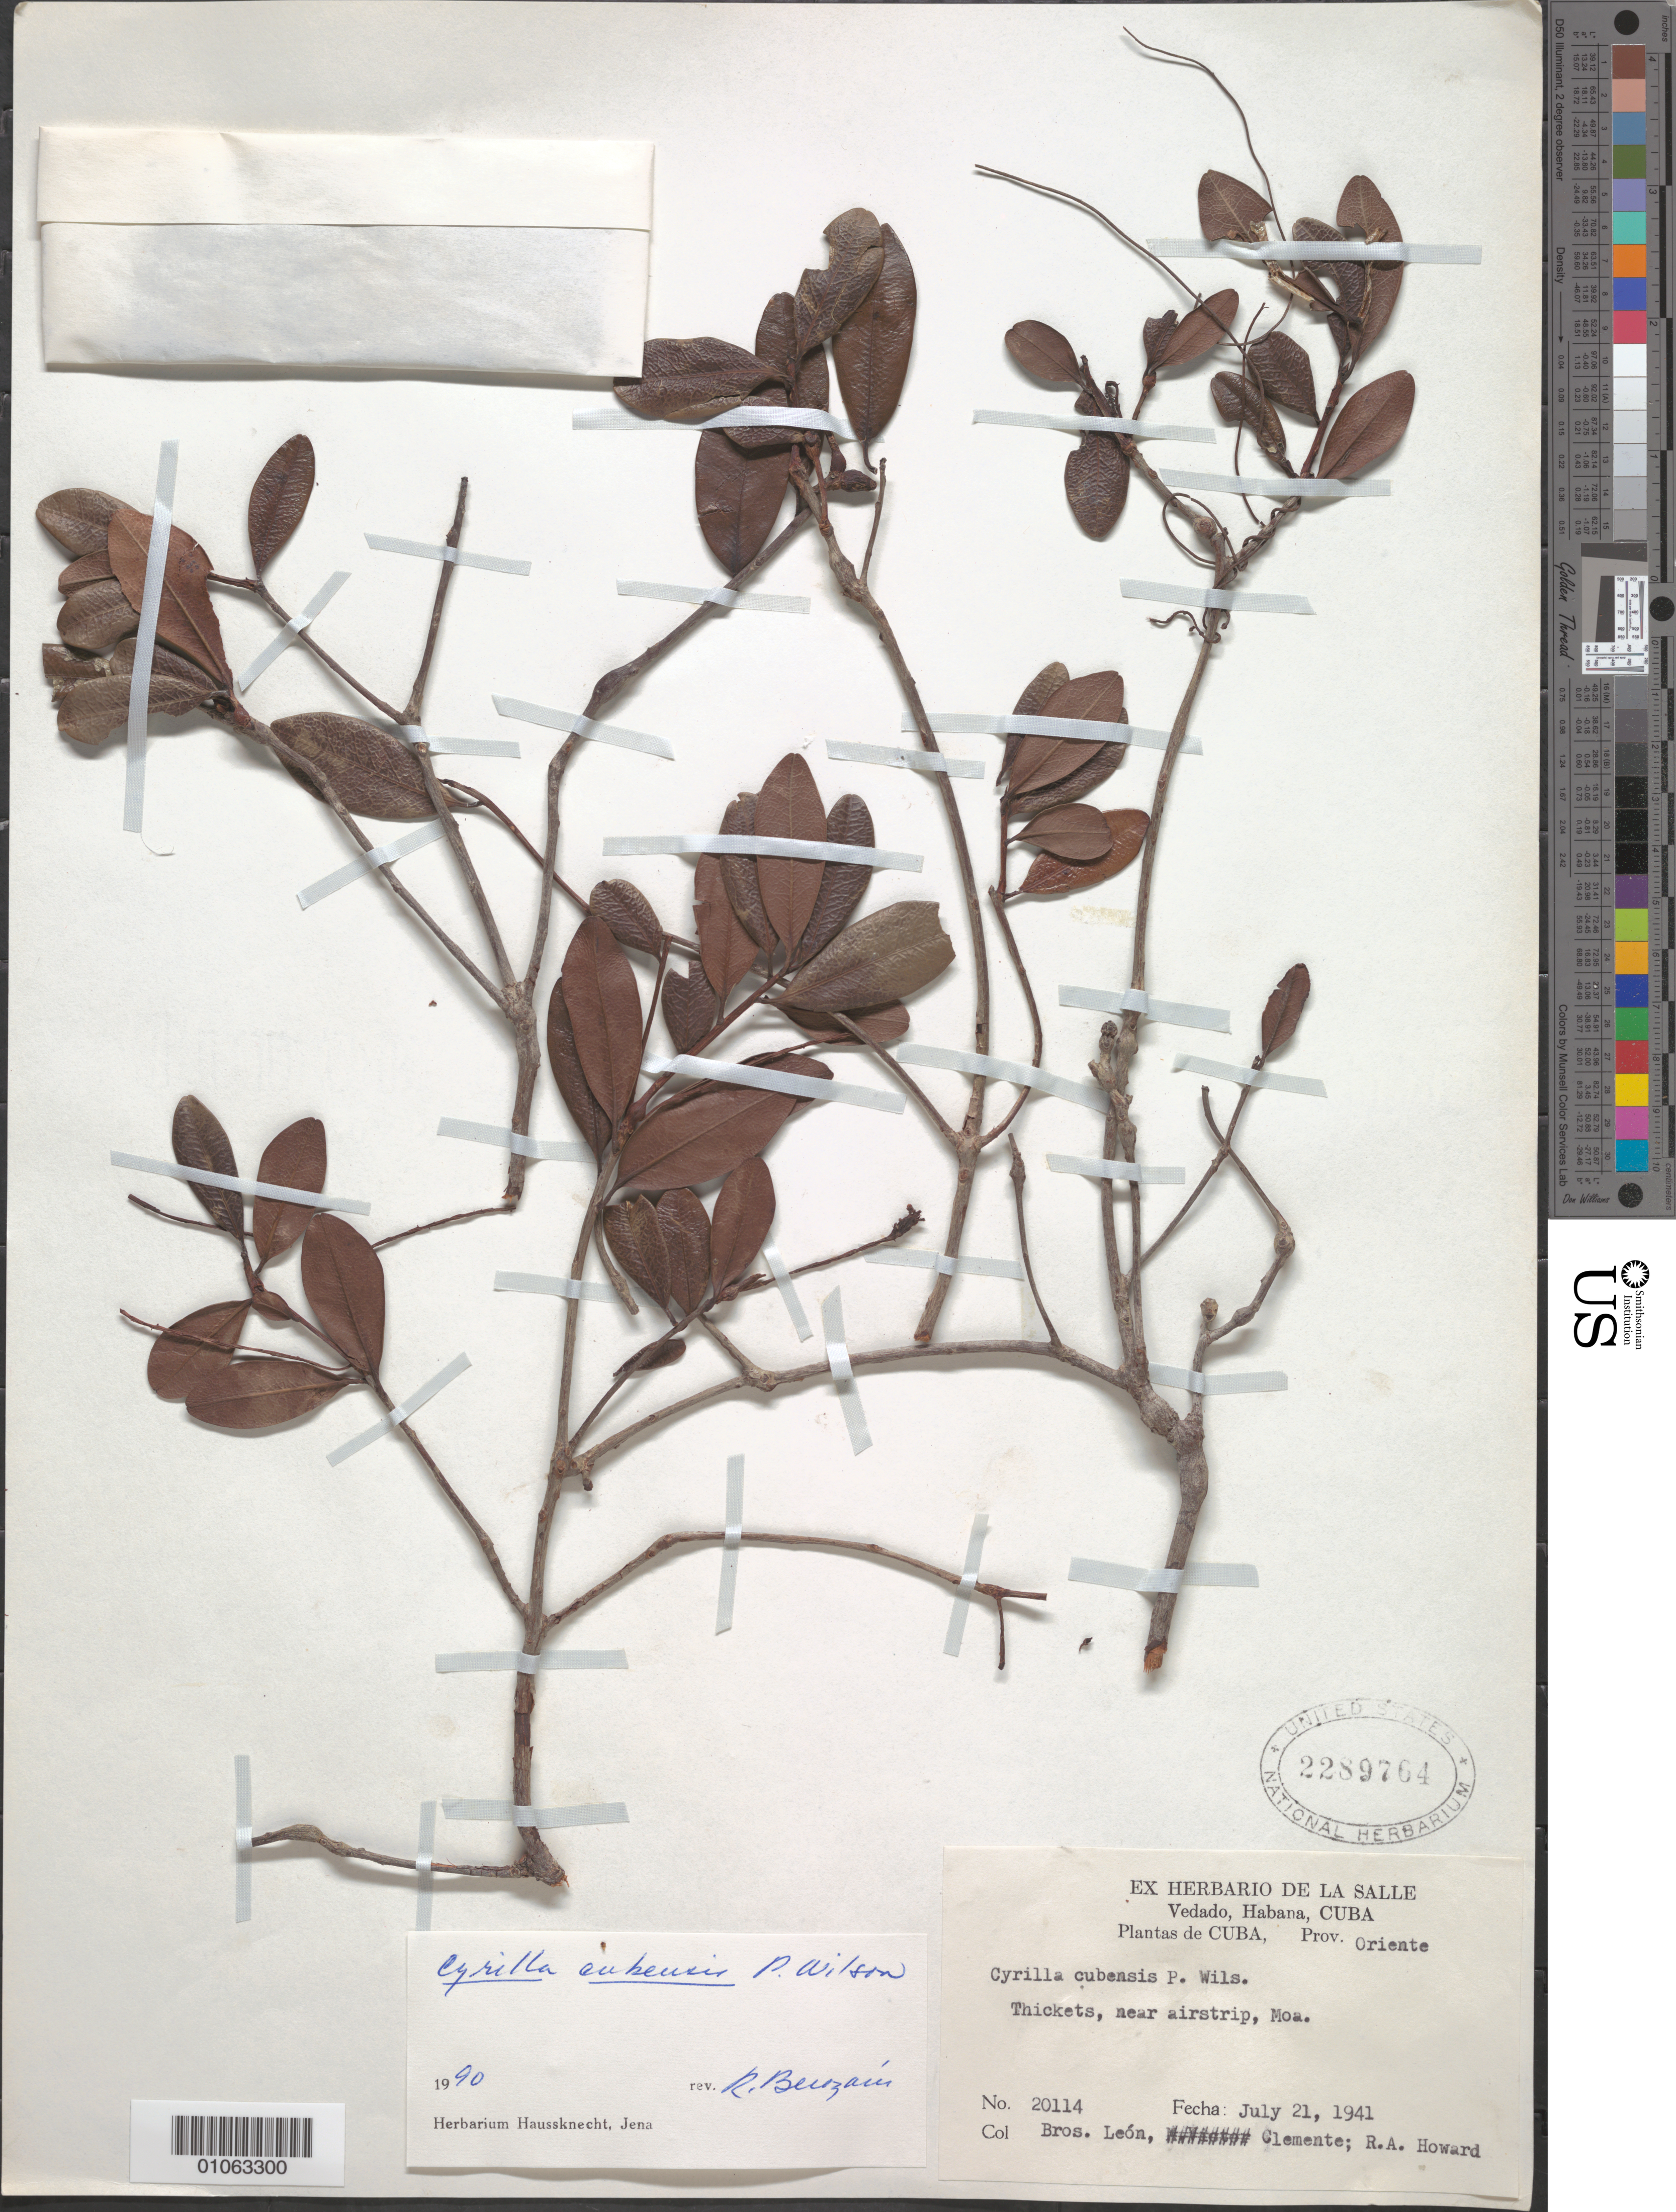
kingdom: Plantae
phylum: Tracheophyta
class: Magnoliopsida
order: Ericales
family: Cyrillaceae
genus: Cyrilla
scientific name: Cyrilla cubensis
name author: P. Wilson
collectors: Bro. León, Bro. Clemente & R. A. Howard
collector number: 20114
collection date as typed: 21 Jul 1941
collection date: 1941-07-21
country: Cuba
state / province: Holguín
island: Cuba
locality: Thickets, near airstrip, Moa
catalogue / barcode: US 2289764